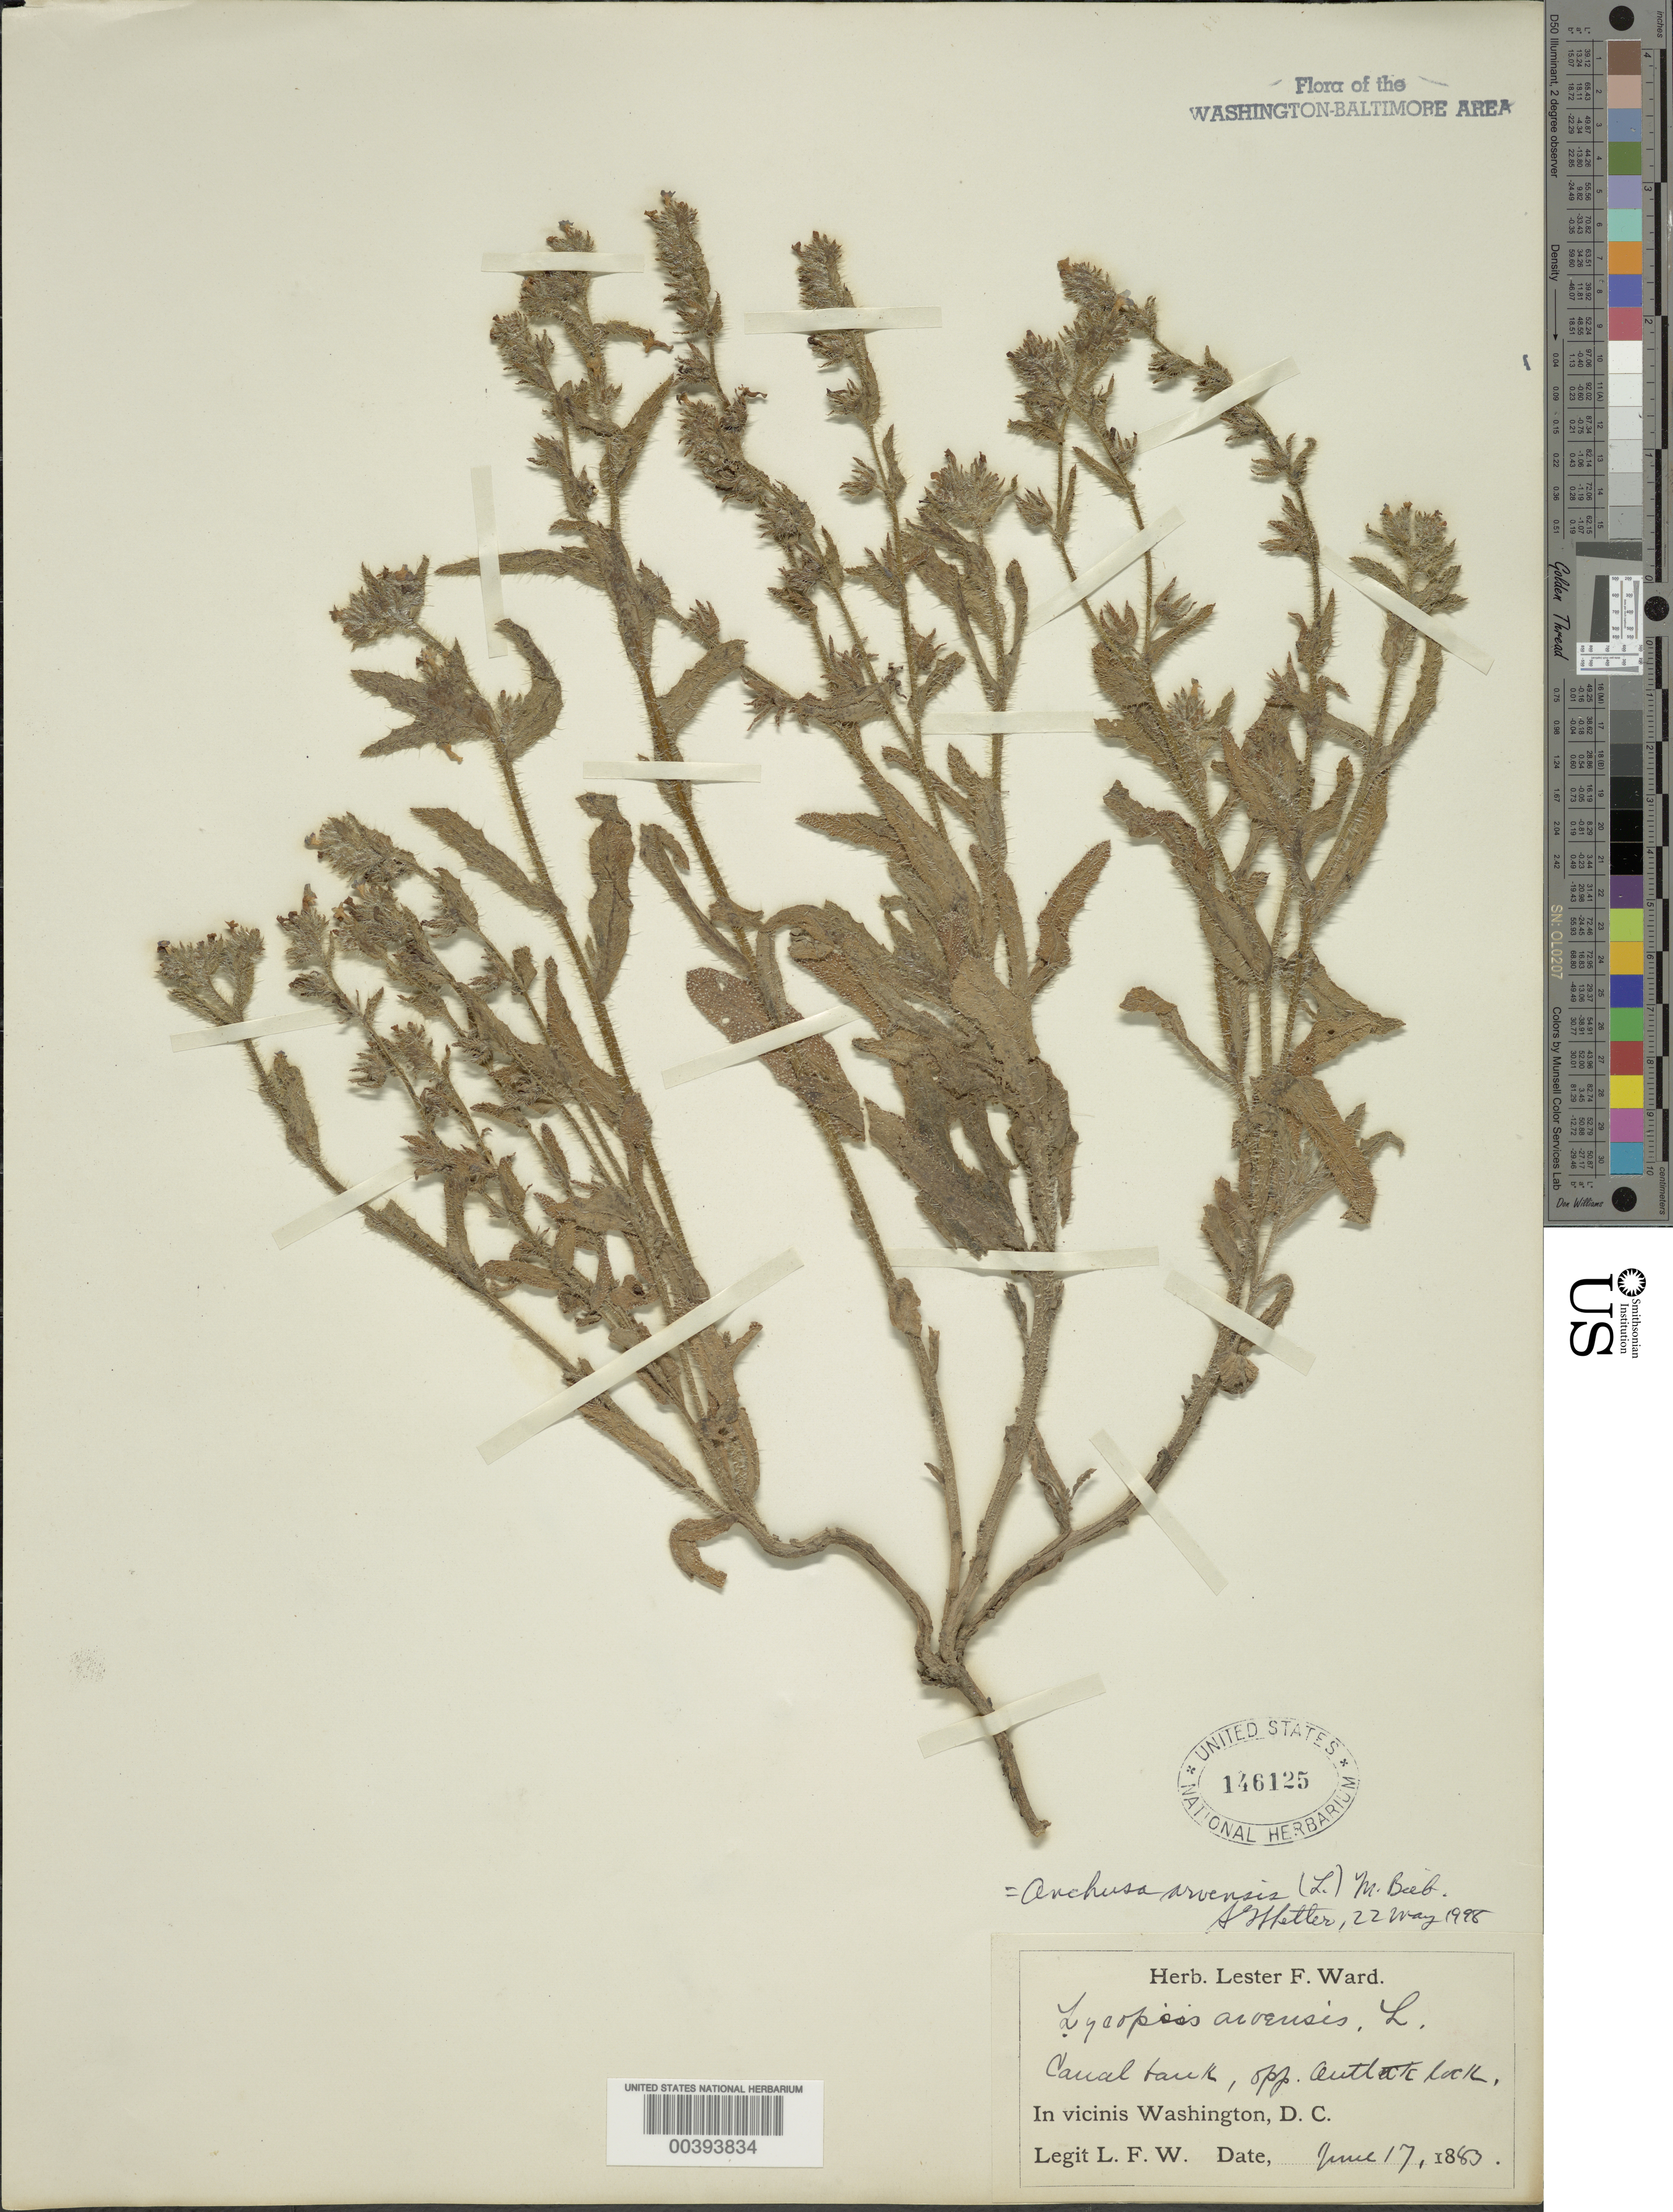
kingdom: Plantae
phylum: Tracheophyta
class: Magnoliopsida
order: Boraginales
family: Boraginaceae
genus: Anchusa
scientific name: Anchusa arvensis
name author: (L.) M. Bieb.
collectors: L. F. Ward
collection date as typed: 17 Jun 1883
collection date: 1883-06-17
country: United States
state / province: District of Columbia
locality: C. and O. Canal, opposite Outlet Lock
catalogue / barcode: US 146125